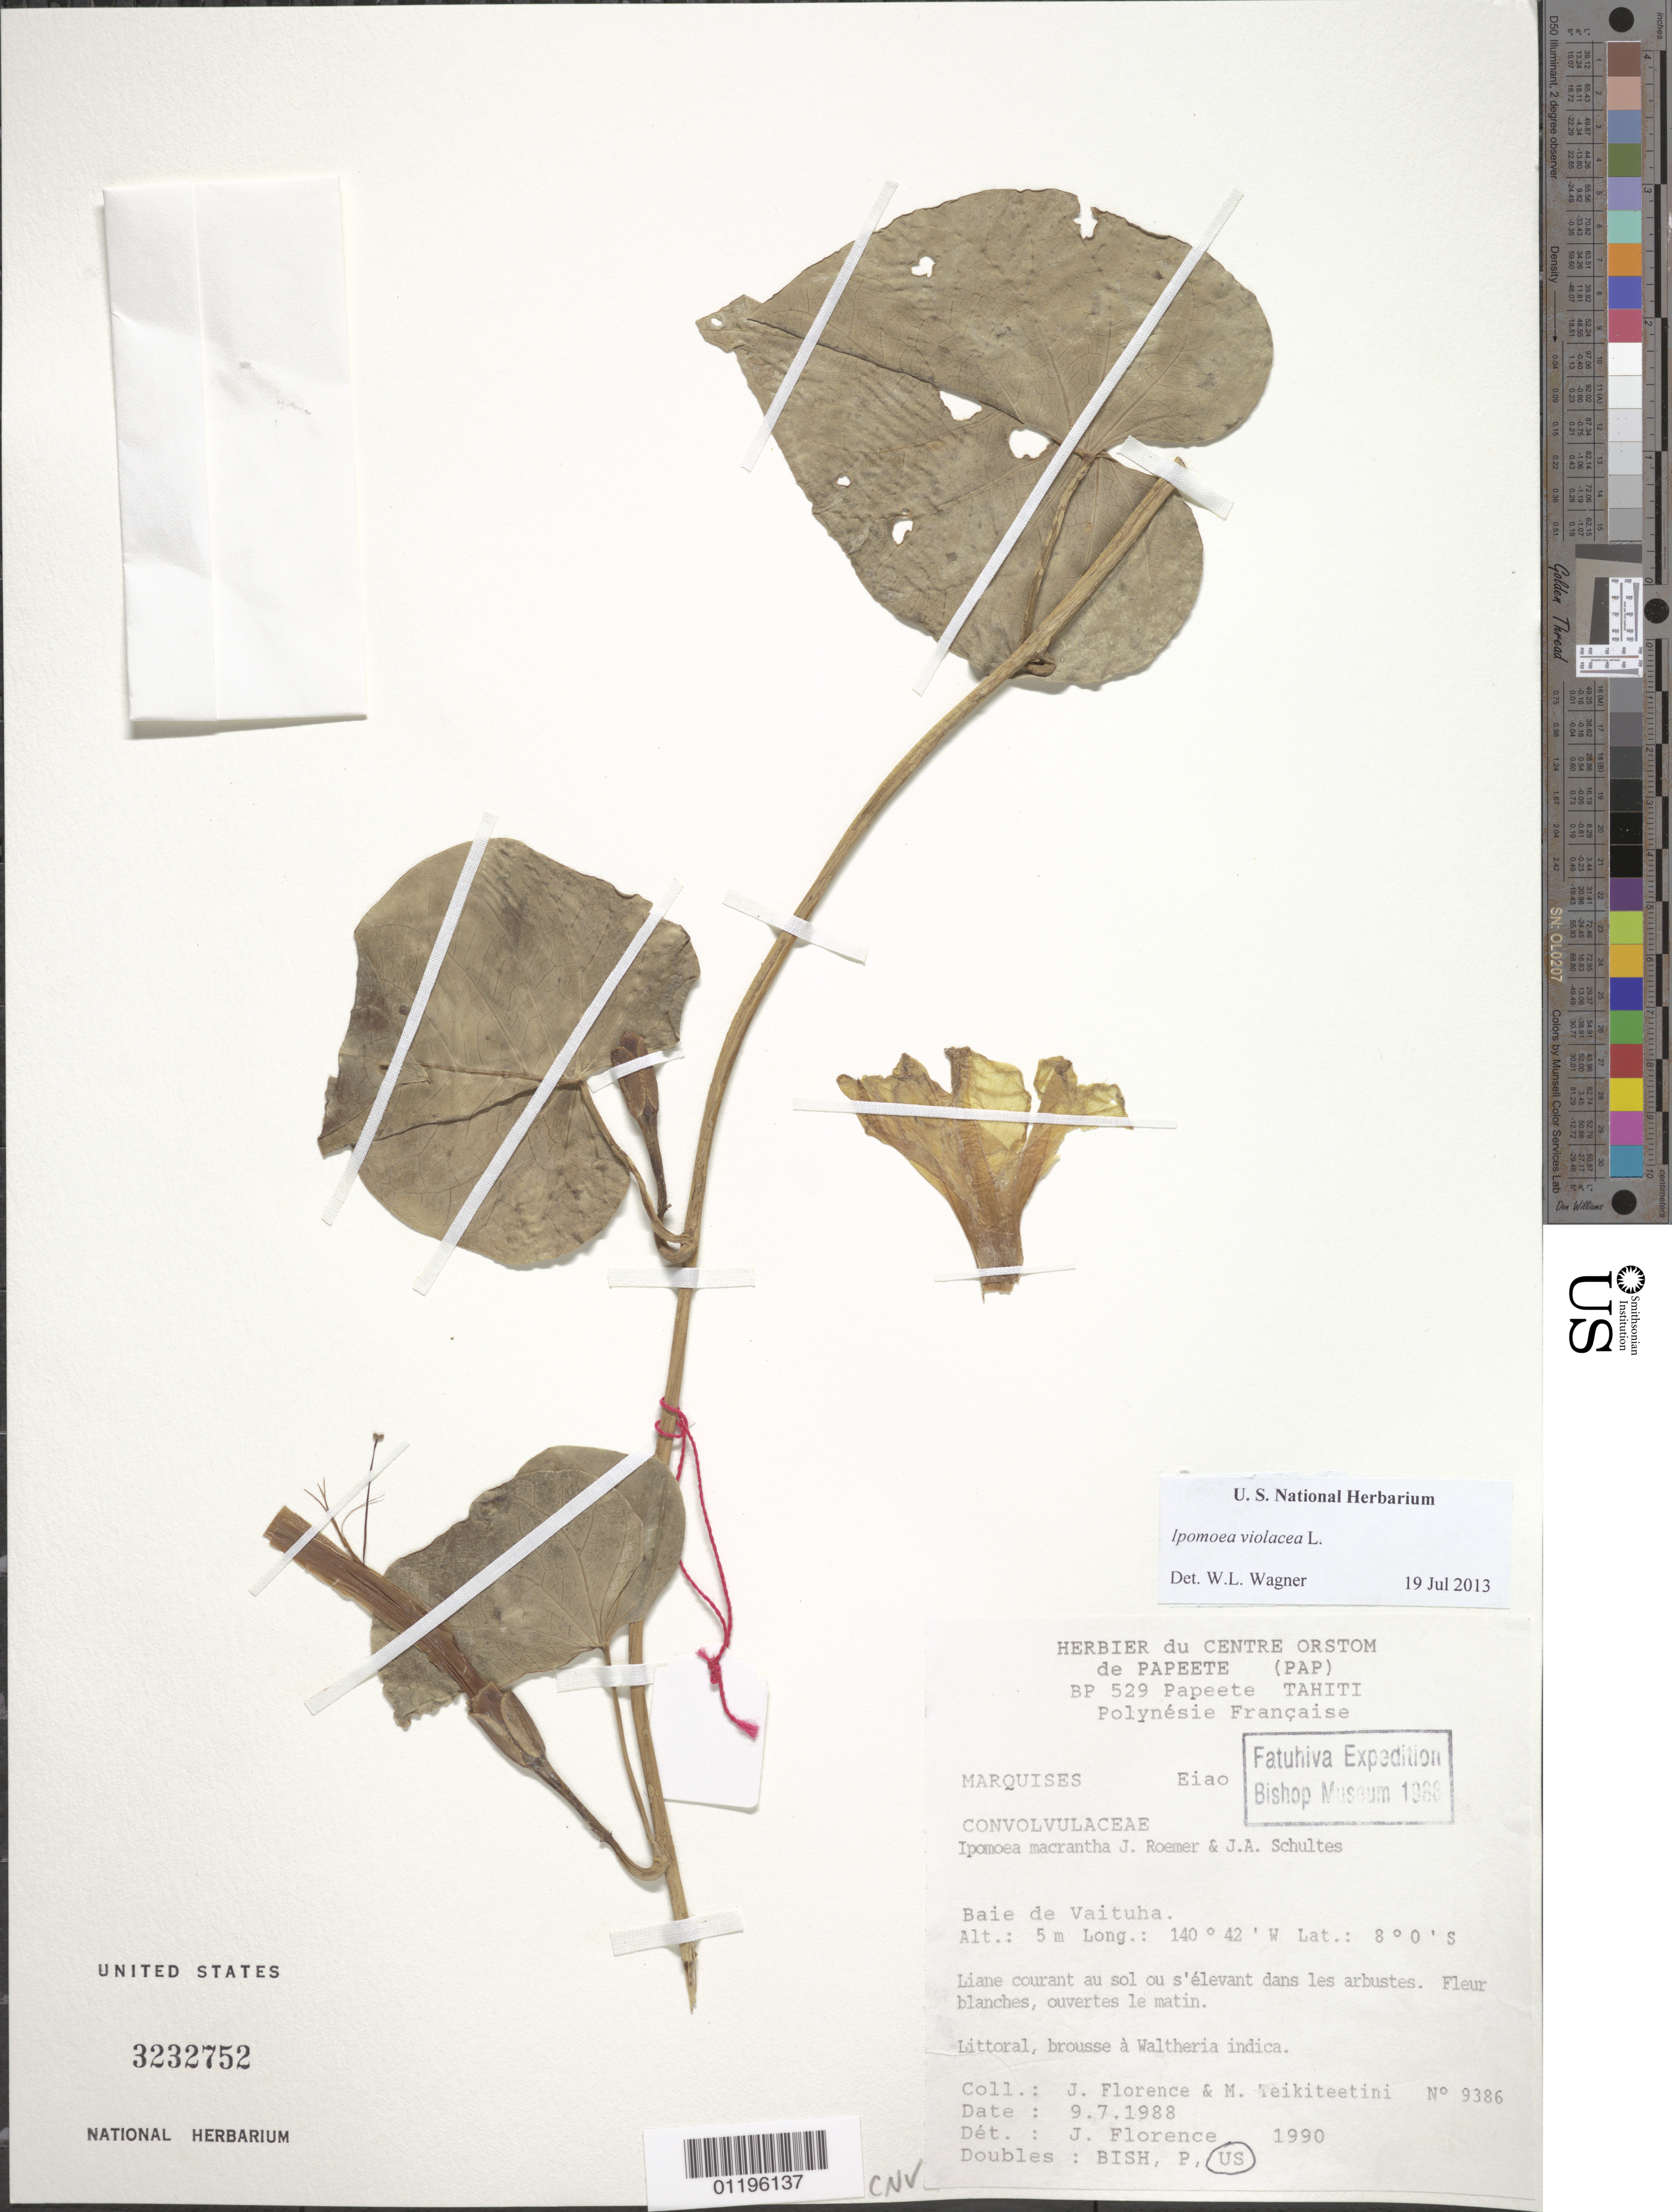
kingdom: Plantae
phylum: Tracheophyta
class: Magnoliopsida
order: Solanales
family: Convolvulaceae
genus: Ipomoea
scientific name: Ipomoea violacea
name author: L.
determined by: Florence, J.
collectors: J. Florence & M. Teikiteetini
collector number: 9386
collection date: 1988-07-09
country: French Polynesia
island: Eiao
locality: Baie de Vaituha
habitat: Littoral, brousse à Waltheria indica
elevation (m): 5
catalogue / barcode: US 3232752